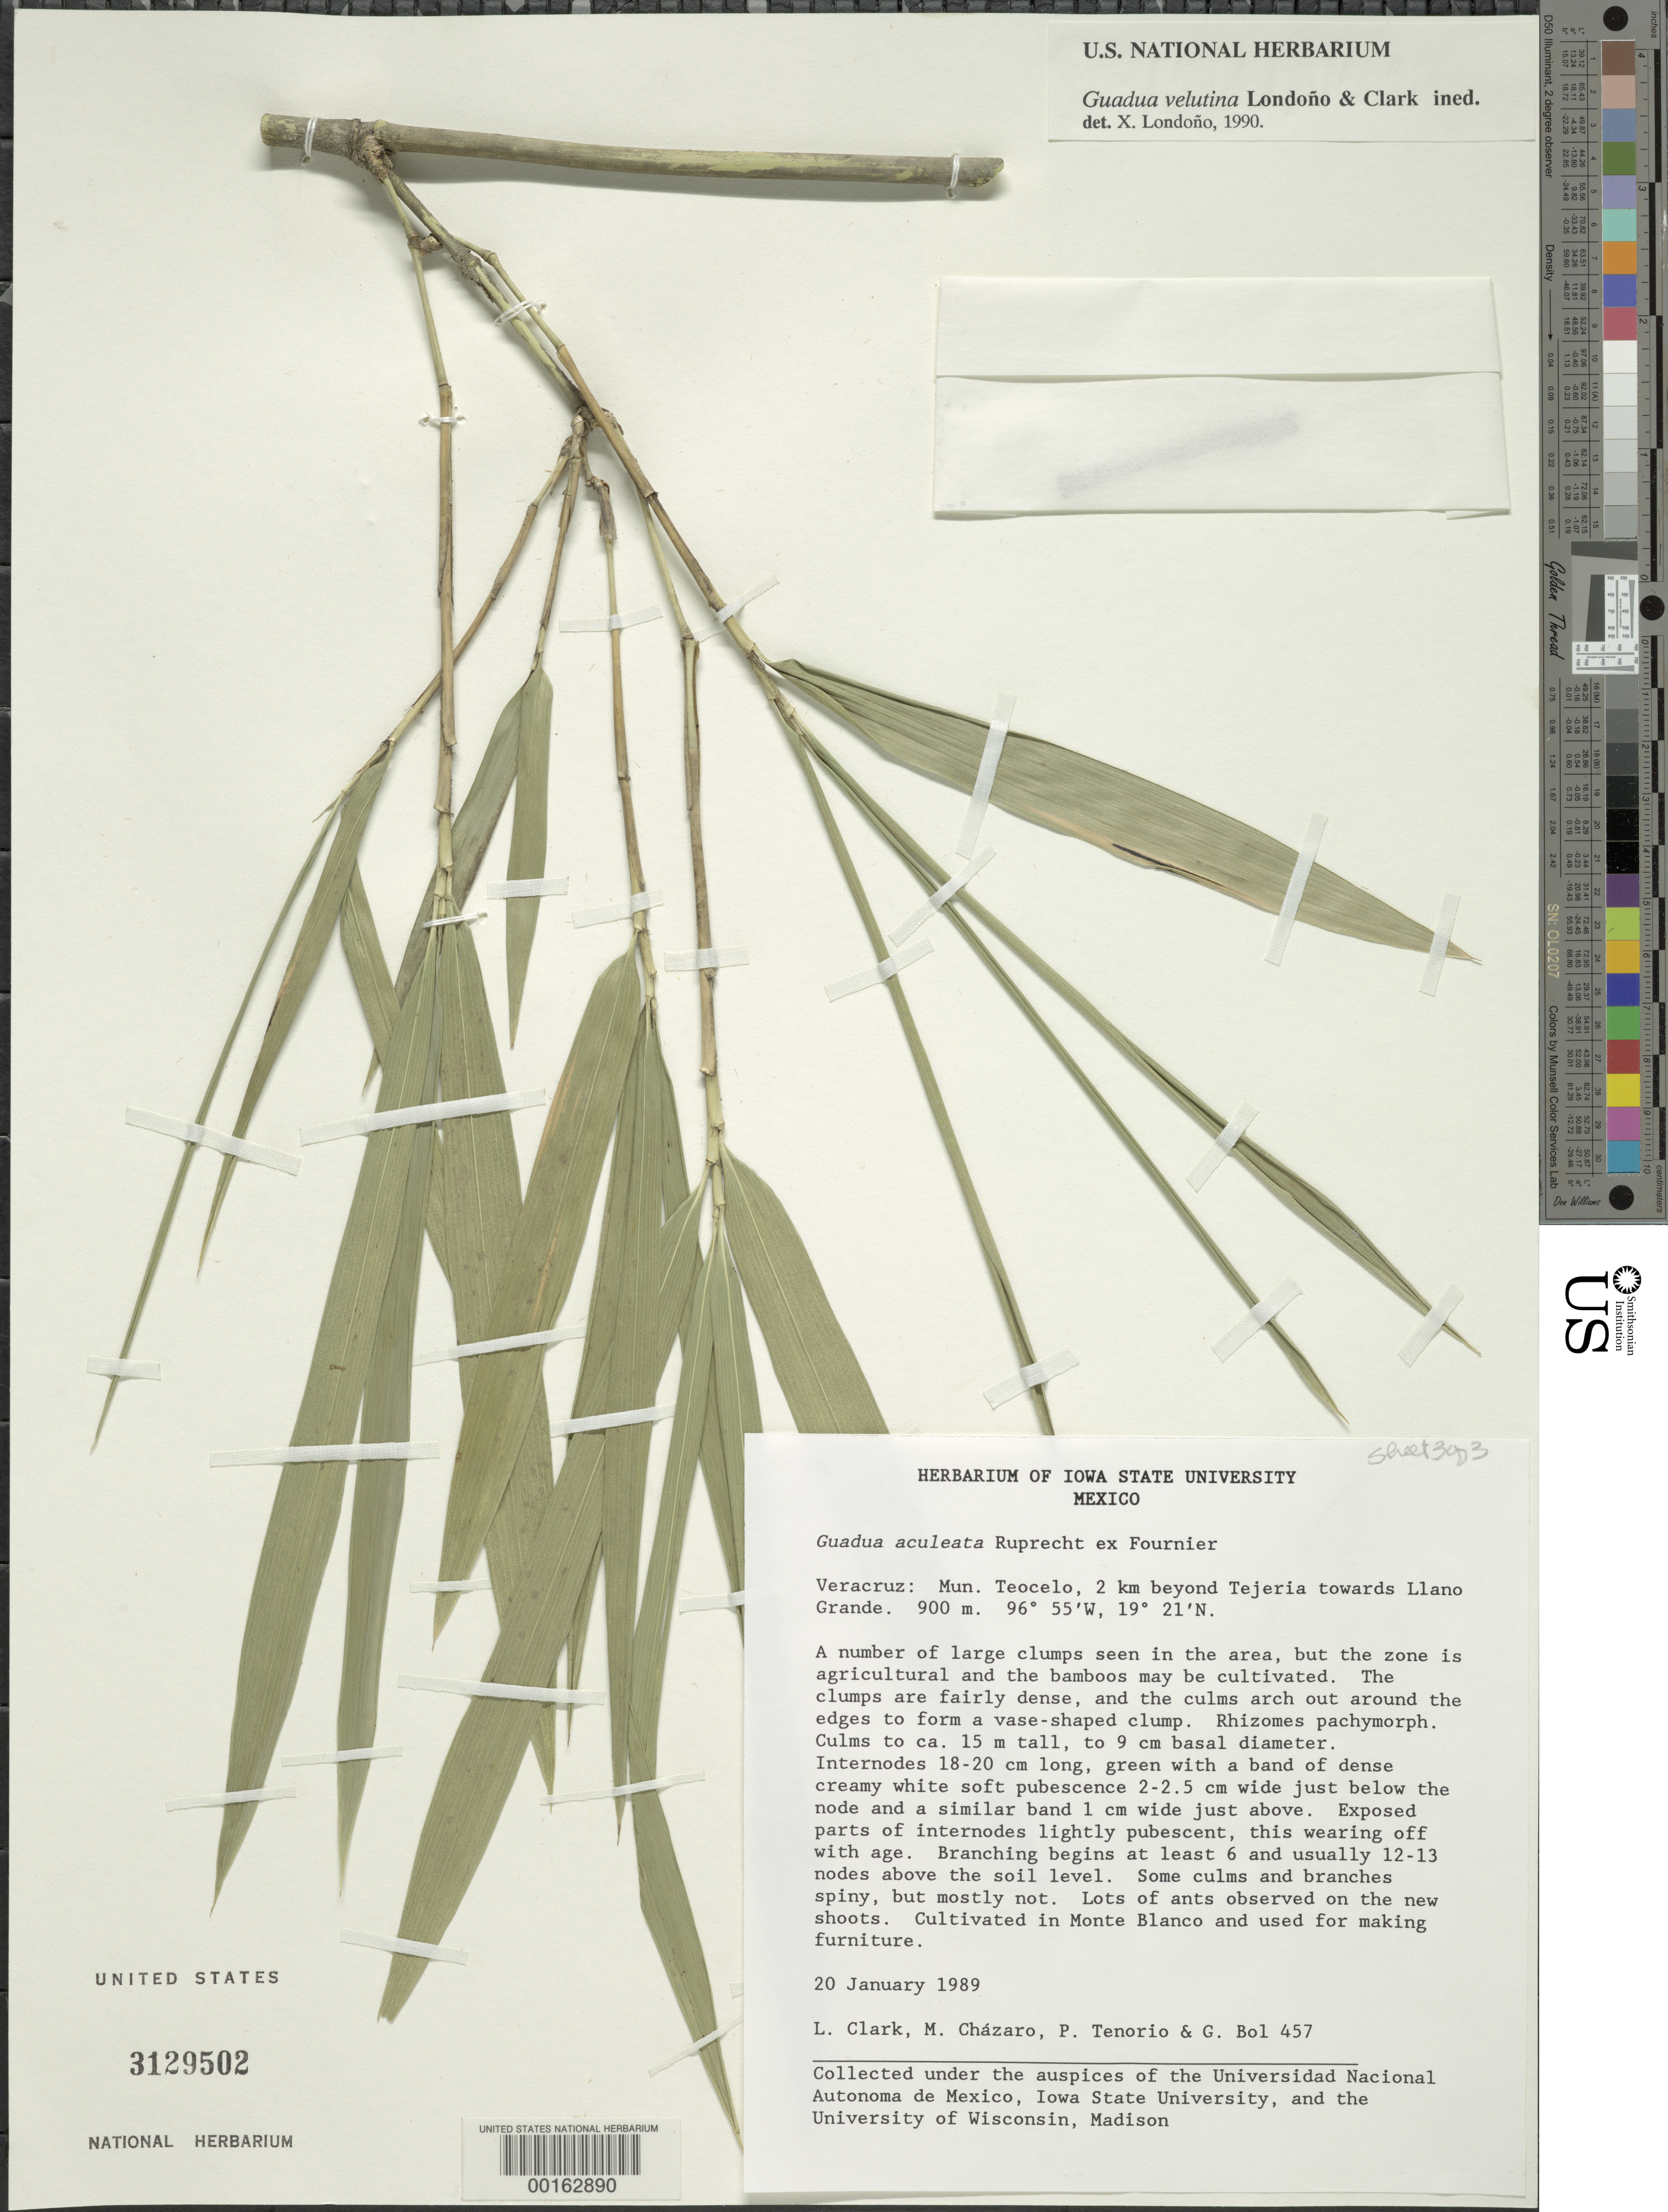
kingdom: Plantae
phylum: Tracheophyta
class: Liliopsida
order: Poales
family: Poaceae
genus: Guadua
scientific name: Guadua velutina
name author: Londoño & L.G. Clark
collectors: L. G. Clark, G. Bol, P. Tenorio L. & M. de J. Cházaro Basáñoez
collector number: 457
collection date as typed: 20 Jan 1989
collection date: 1989-01-20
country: Mexico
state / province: Veracruz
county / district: Teocelo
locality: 2 km beyond Tejeria towards Llano Grande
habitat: Dense clumps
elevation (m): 900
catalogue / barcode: US 3129502